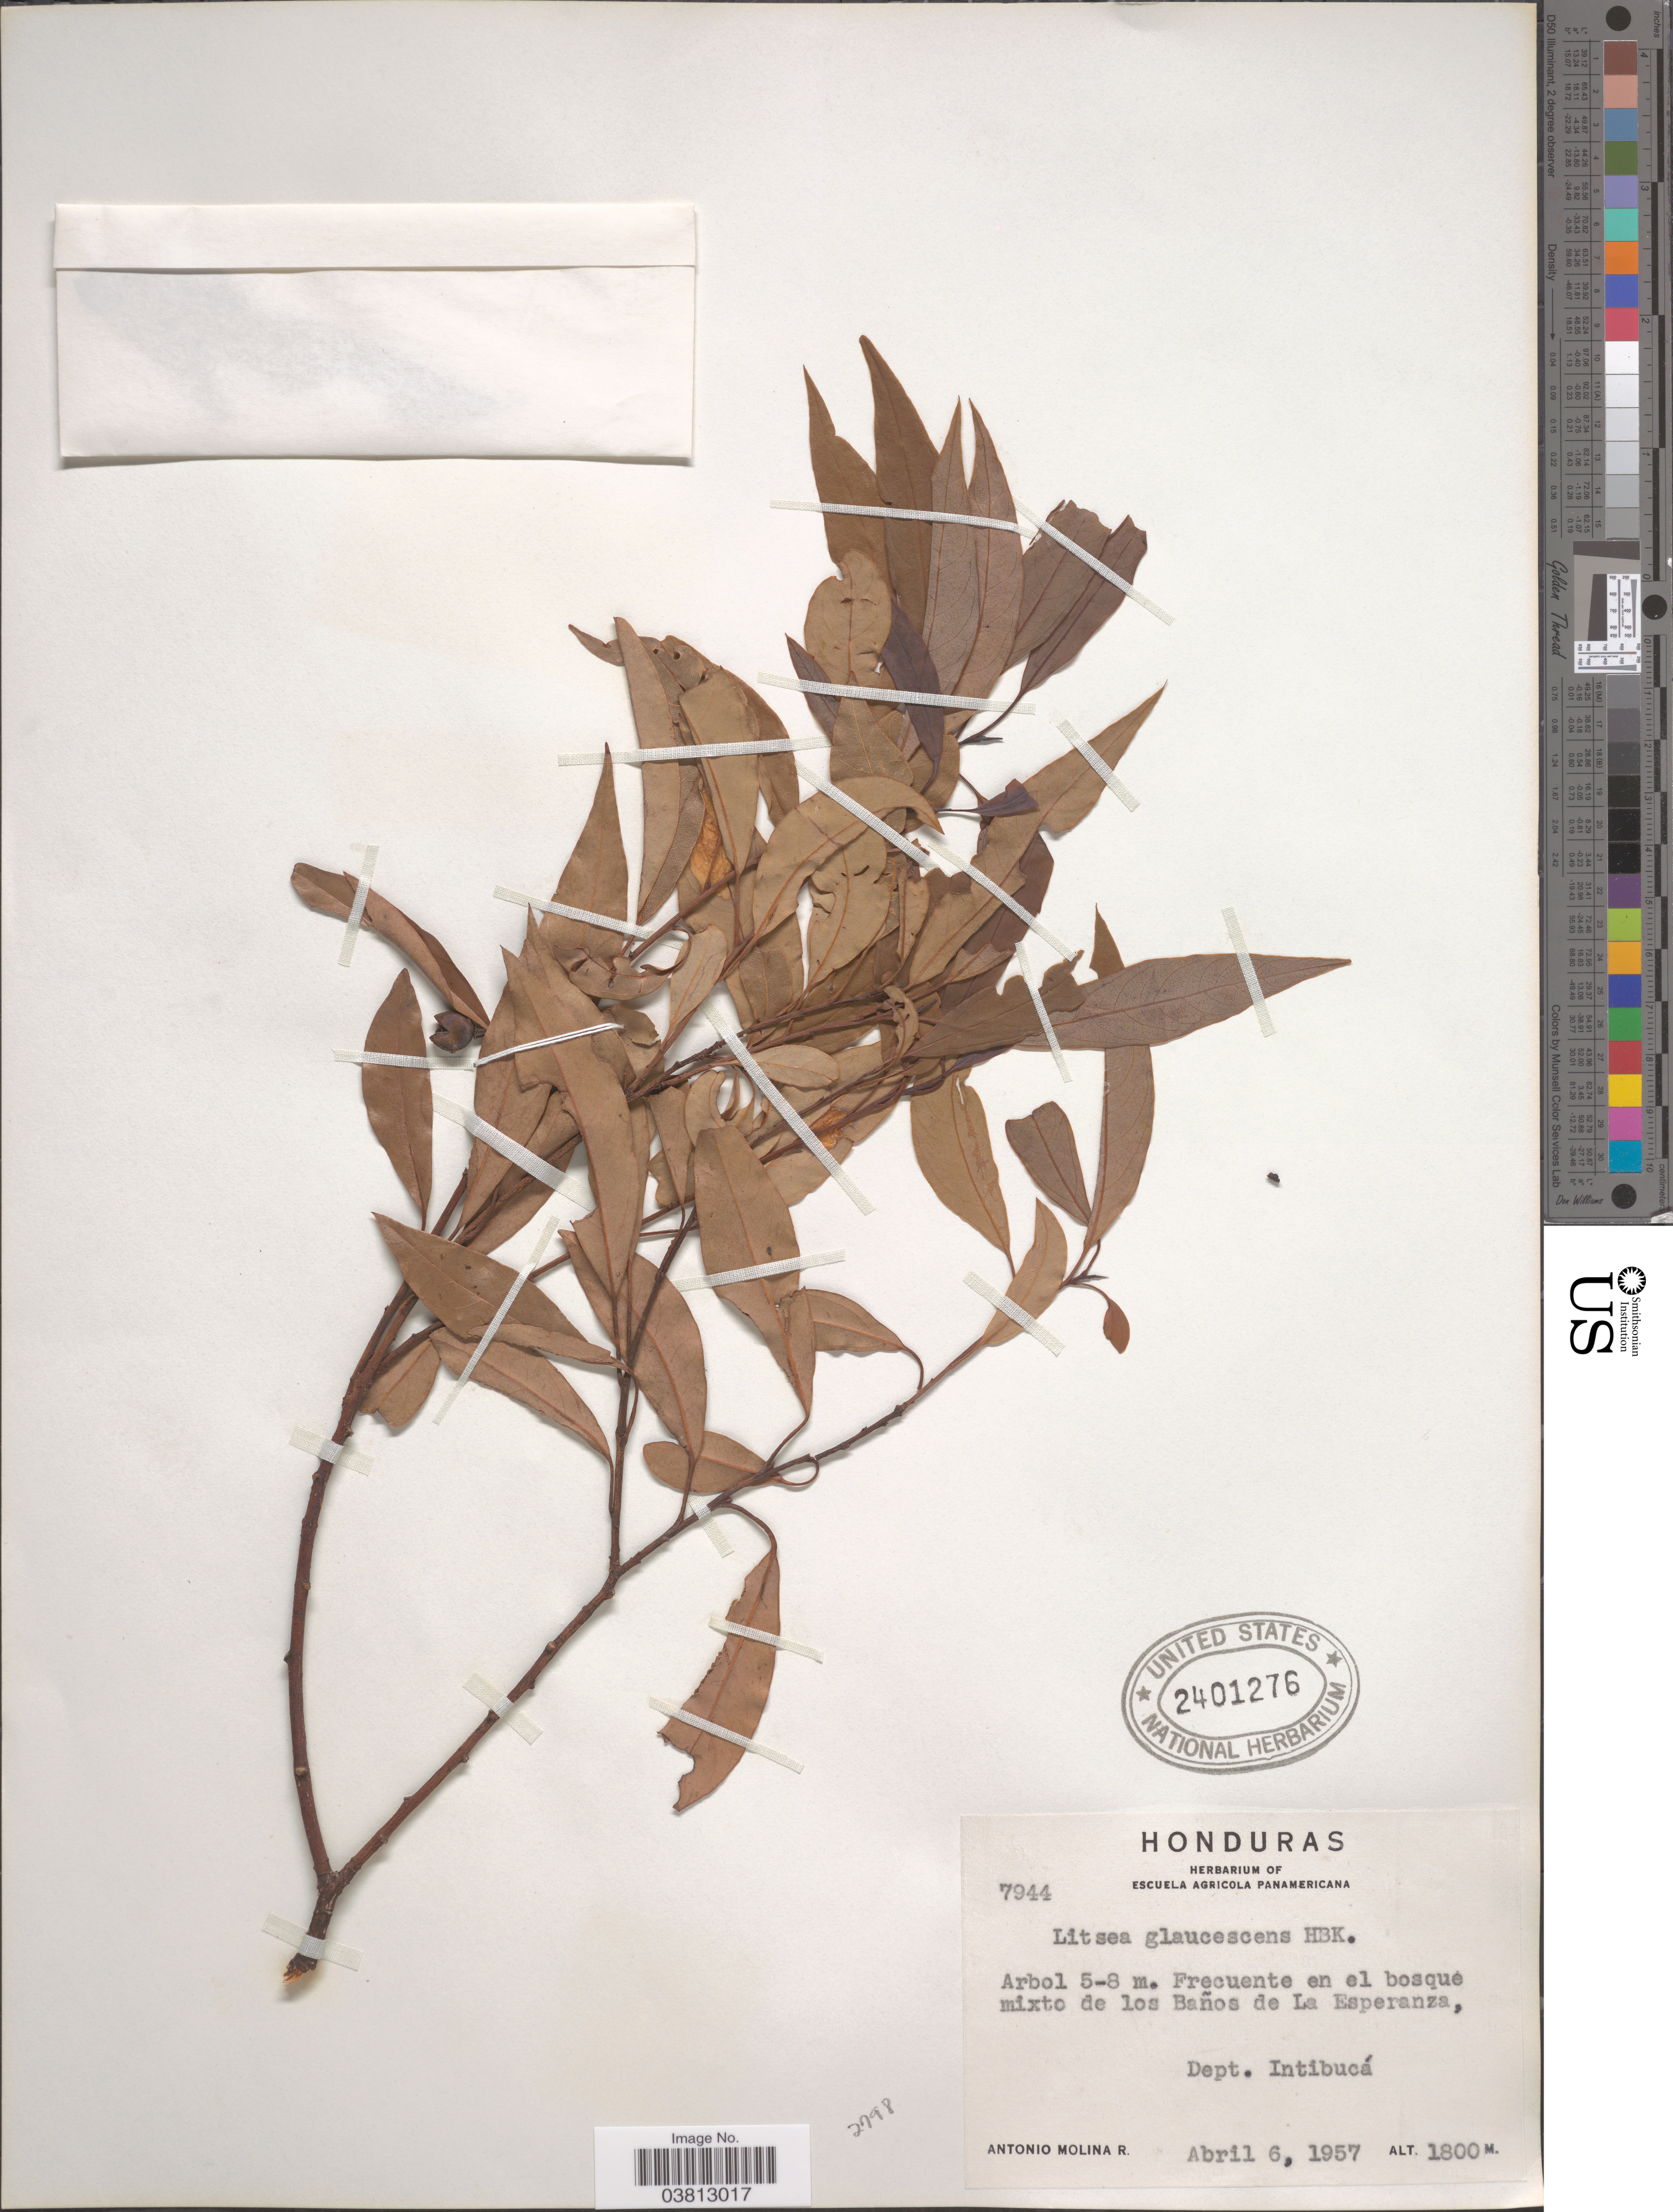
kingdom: Plantae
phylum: Tracheophyta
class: Magnoliopsida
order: Laurales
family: Lauraceae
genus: Litsea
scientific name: Litsea glaucescens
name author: Kunth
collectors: A. Molina R.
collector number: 7944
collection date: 1957-04-06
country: Honduras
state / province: Intibuca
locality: En el bosque mixto de los Baños de La Esperanza, Dept. Intibucá.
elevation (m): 1800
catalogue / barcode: US 2401276